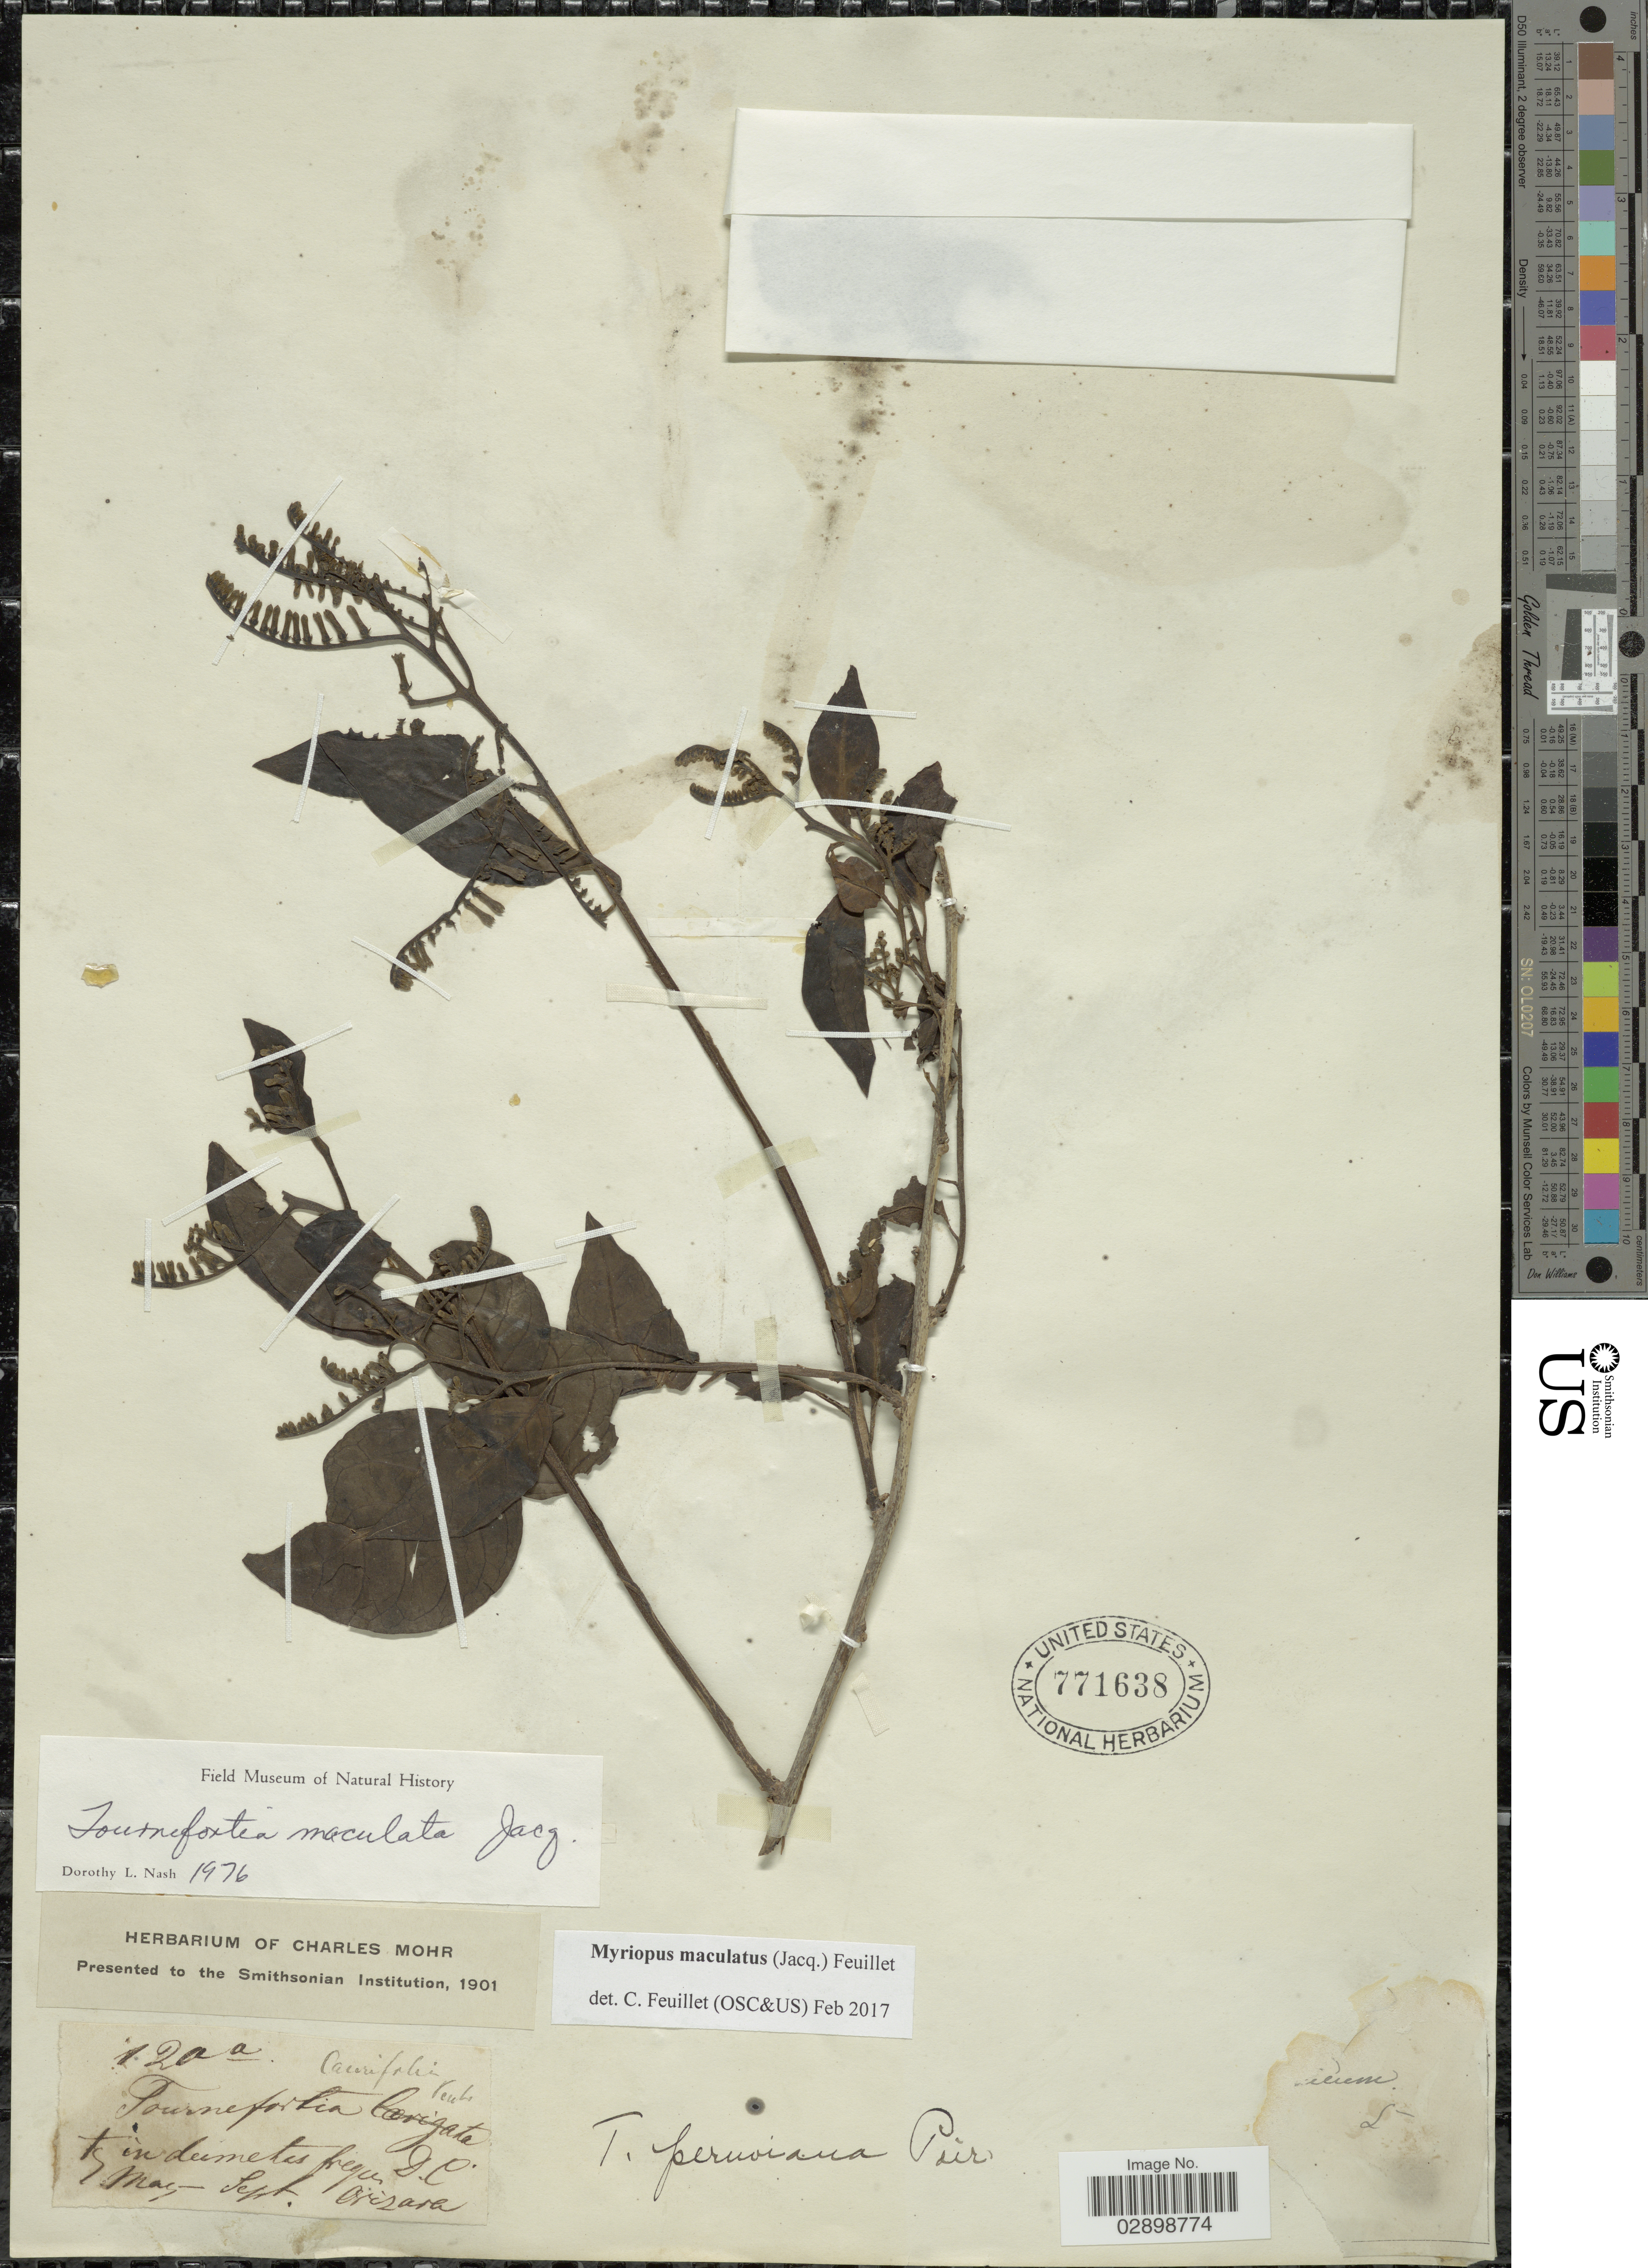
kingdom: Plantae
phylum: Tracheophyta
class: Magnoliopsida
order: Boraginales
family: Heliotropiaceae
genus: Myriopus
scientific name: Myriopus maculatus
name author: (Jacq.) Feuillet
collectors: ex herb. Charles Mohr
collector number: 120a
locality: Orizava.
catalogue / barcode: US 771638